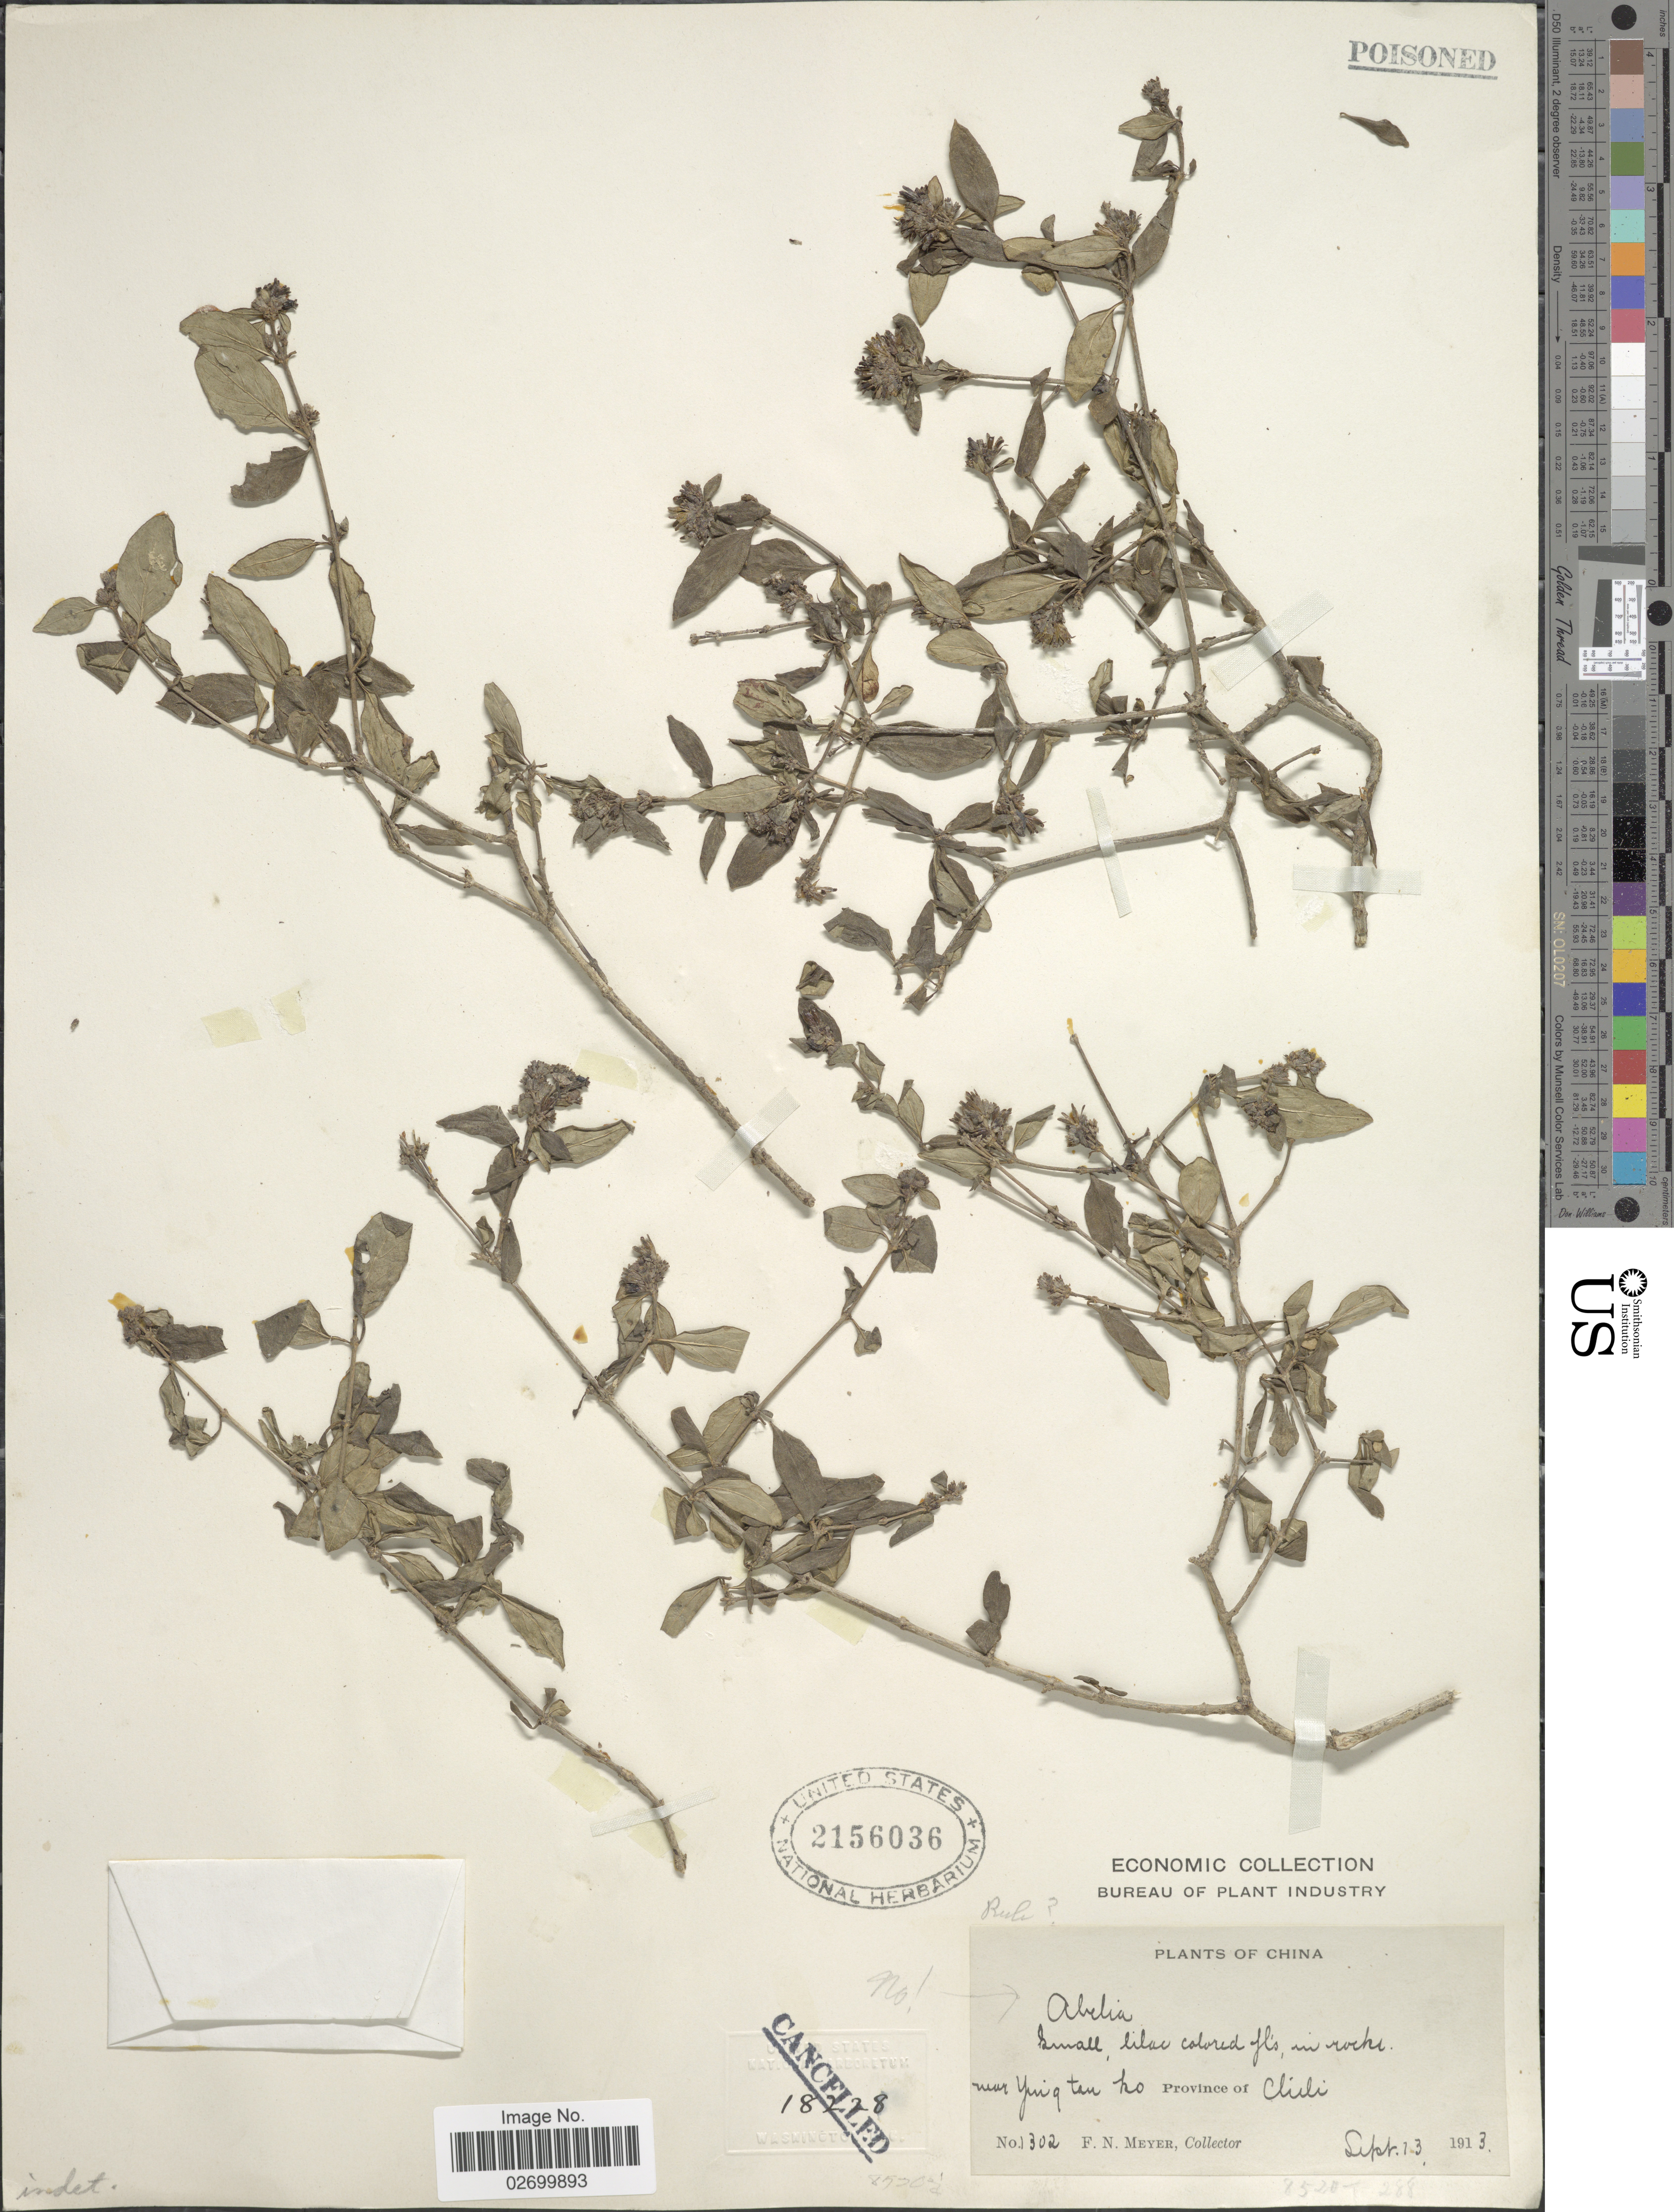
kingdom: Plantae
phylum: Tracheophyta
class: Magnoliopsida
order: Gentianales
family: Rubiaceae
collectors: F. N. Meyer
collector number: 1302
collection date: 1913-09-13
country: China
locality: Near Ying ten ko. Province of Chili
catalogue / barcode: US 2156036